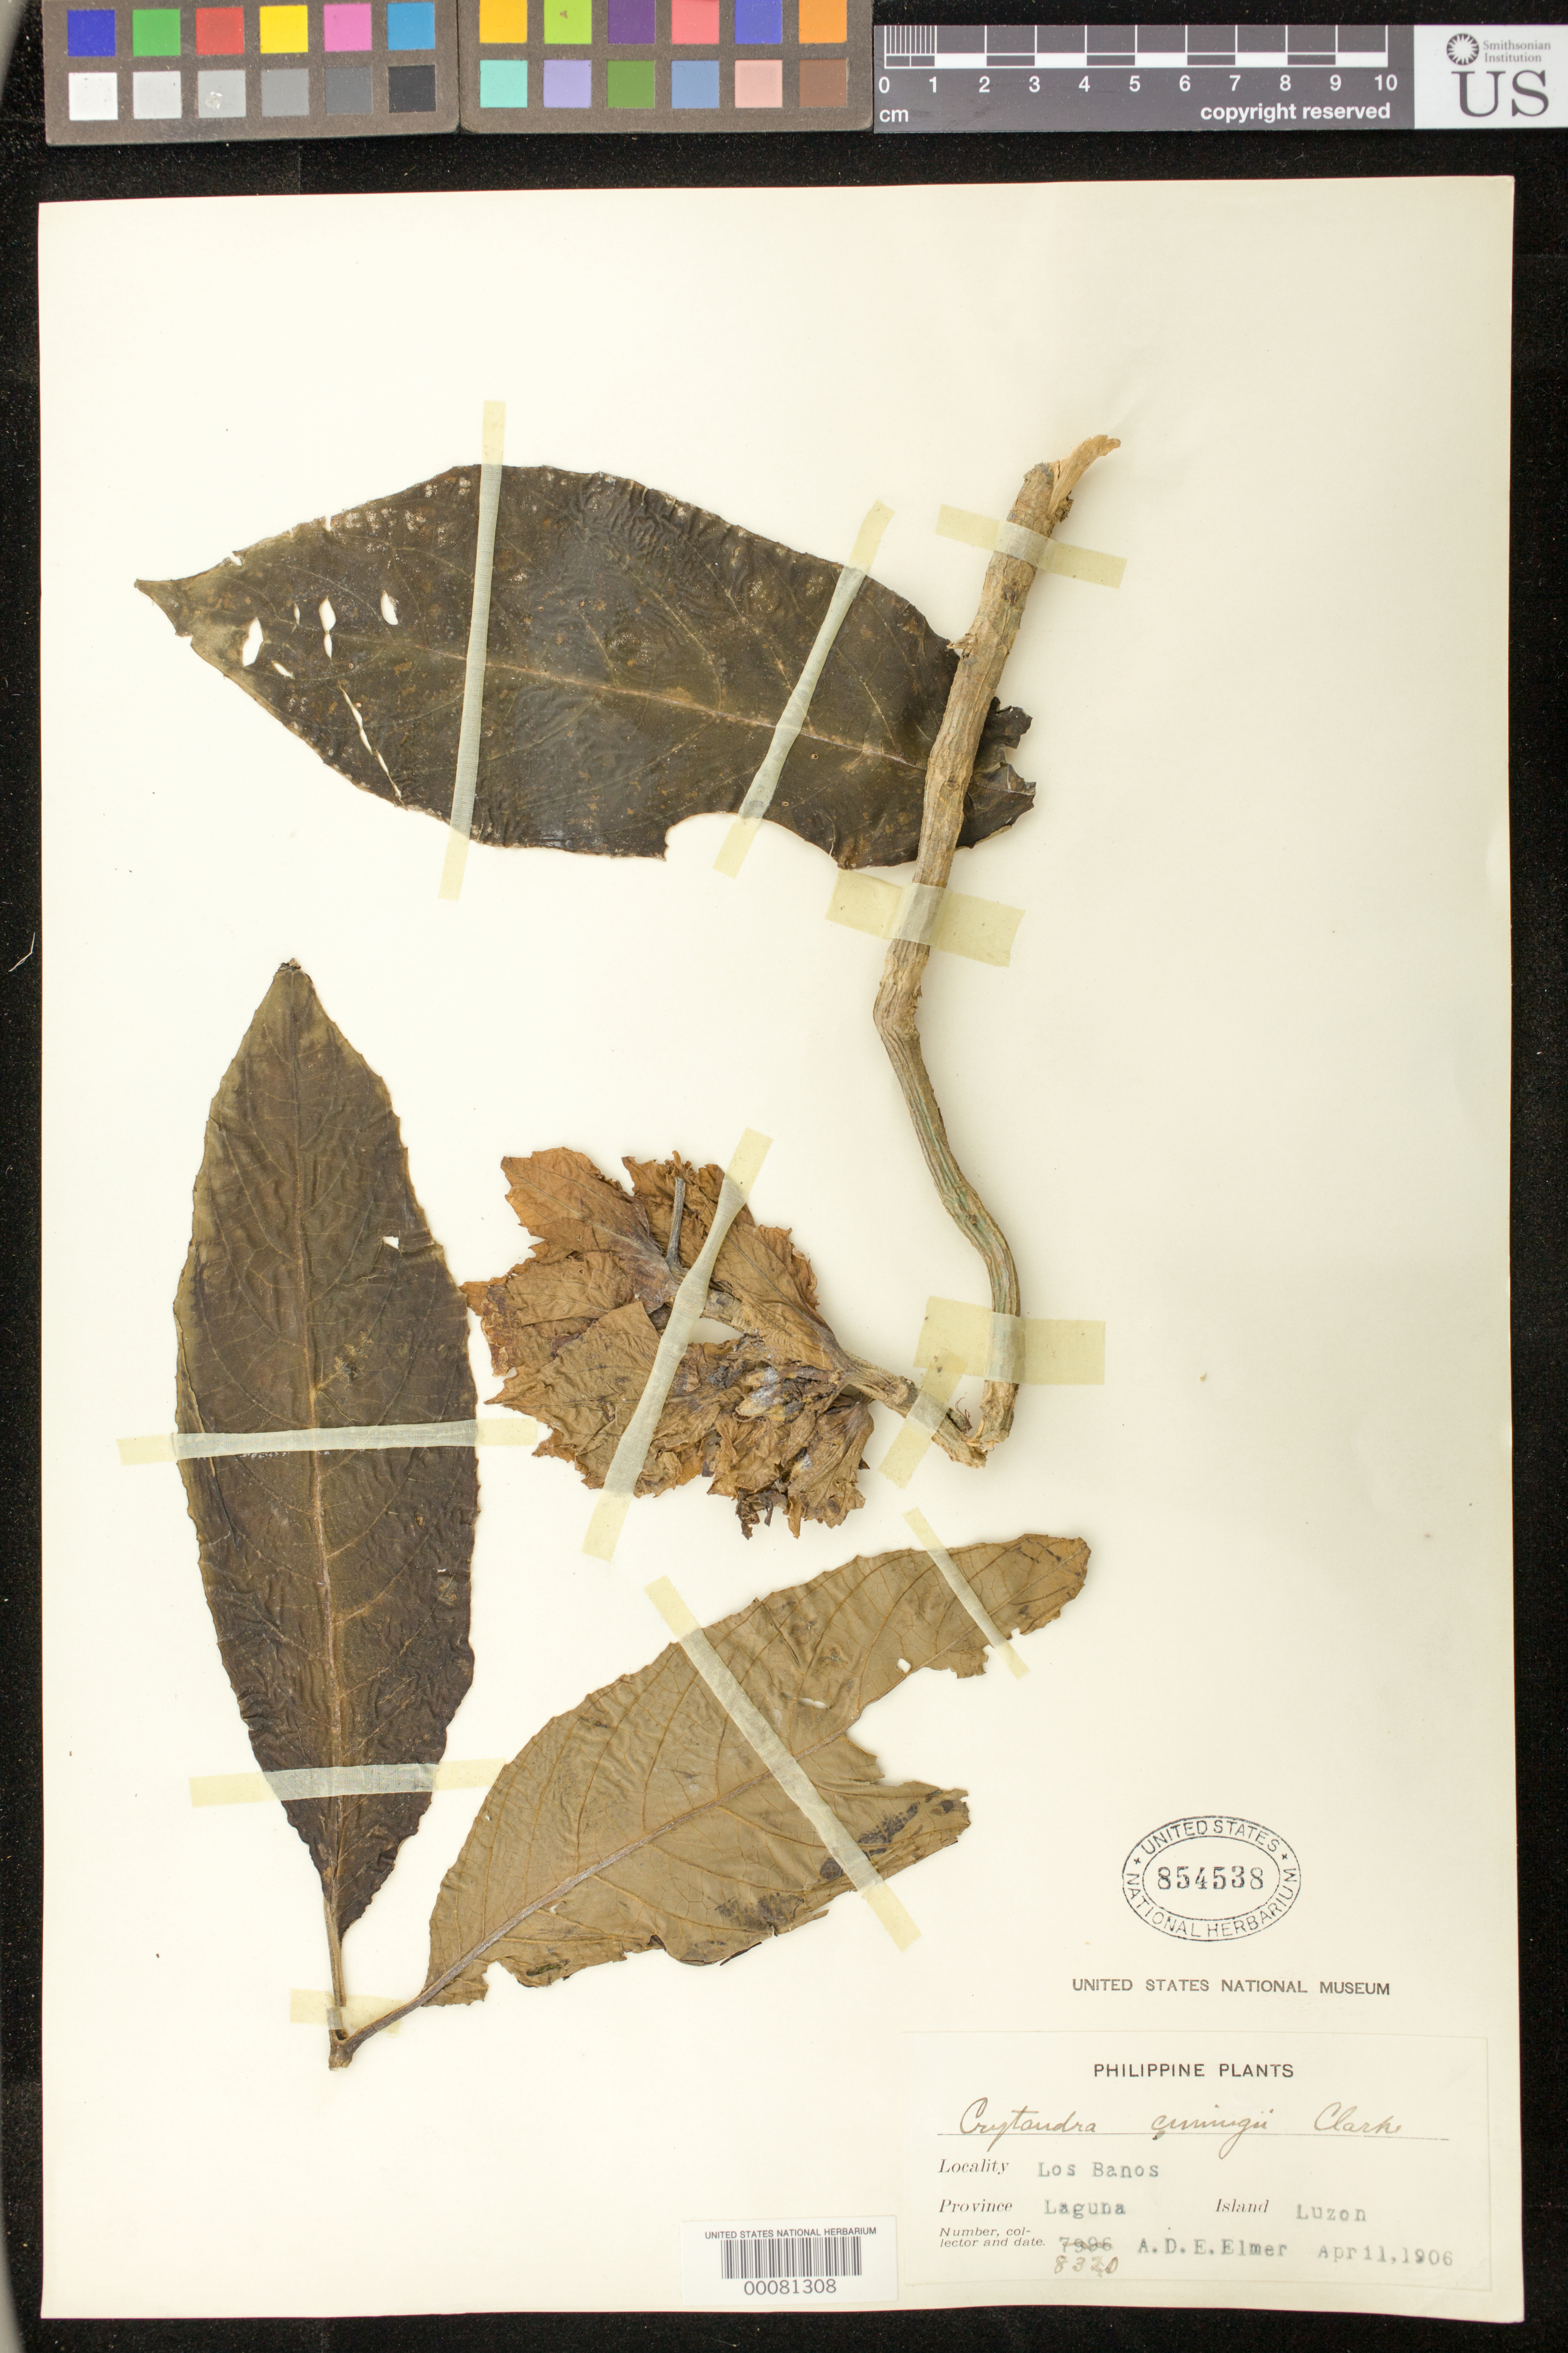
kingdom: Plantae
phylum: Tracheophyta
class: Magnoliopsida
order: Lamiales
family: Gesneriaceae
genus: Cyrtandra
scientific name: Cyrtandra cumingii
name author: C.B. Clarke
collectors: A. D. E. Elmer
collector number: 8320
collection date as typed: Apr 1906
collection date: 1906-04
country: Philippines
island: Luzon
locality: Laguna, Los banos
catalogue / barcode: US 854538